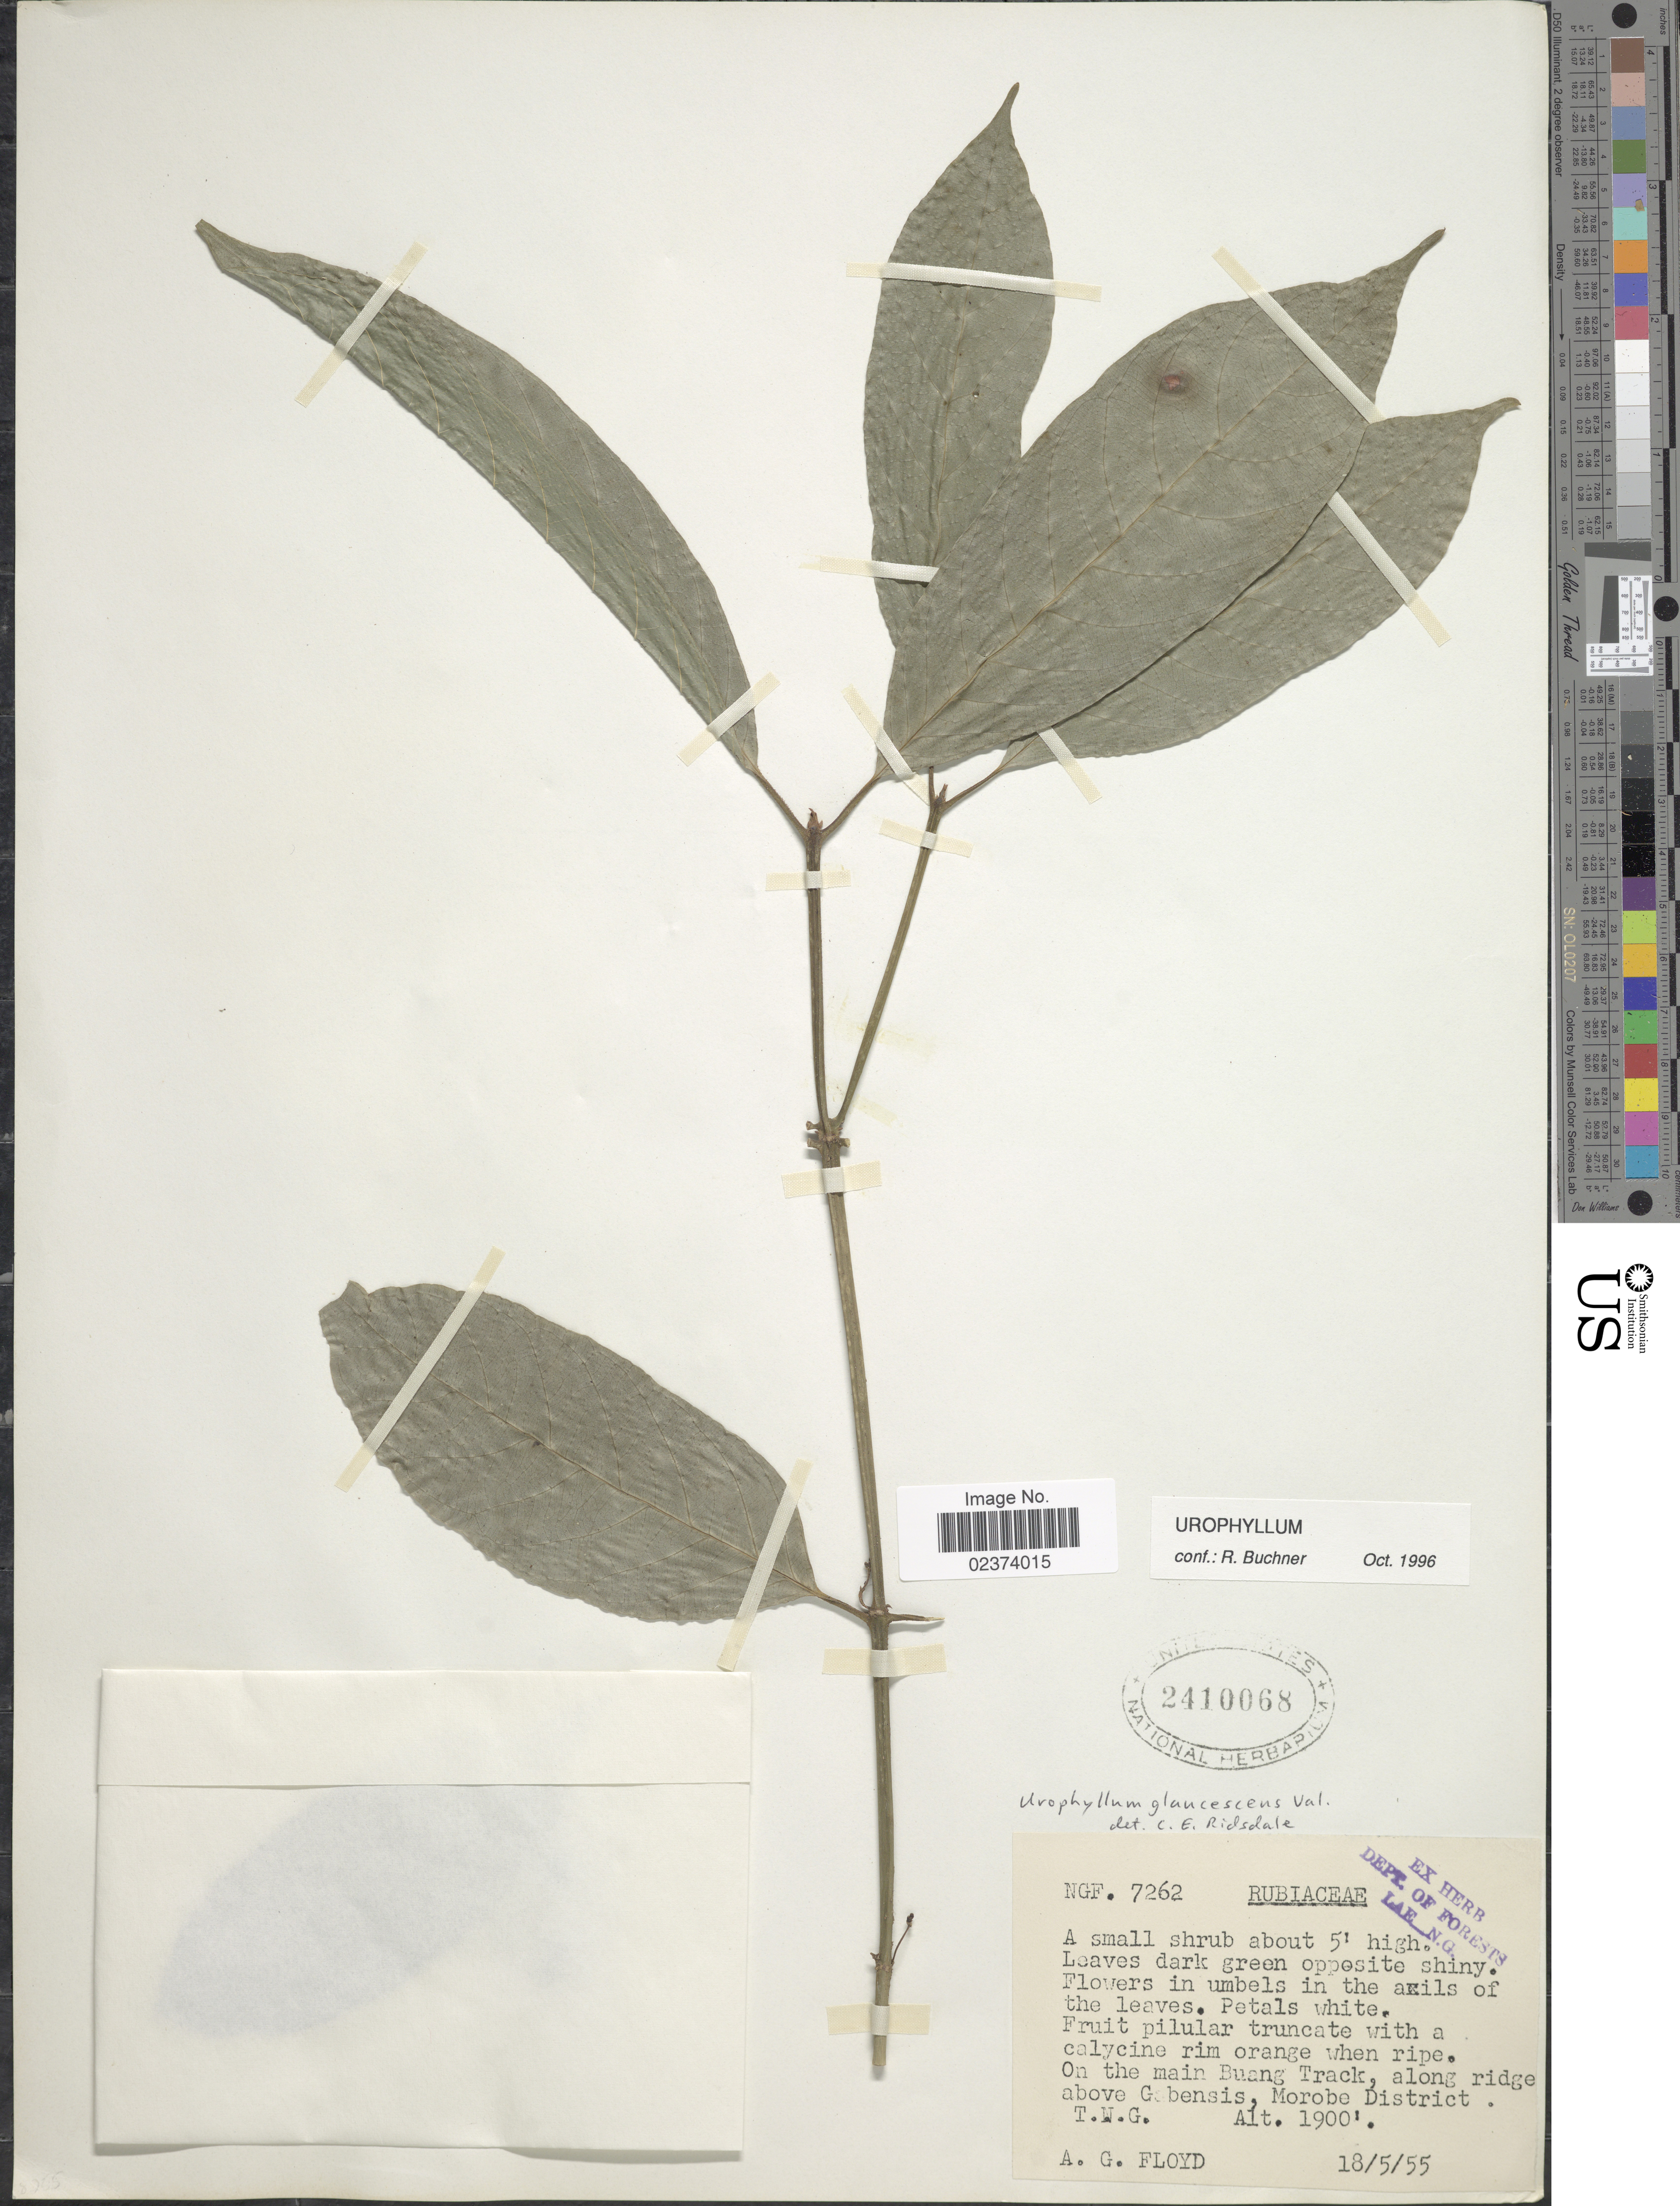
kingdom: Plantae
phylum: Tracheophyta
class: Magnoliopsida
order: Gentianales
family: Rubiaceae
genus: Urophyllum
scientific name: Urophyllum glaucescens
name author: Valeton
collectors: A. G. Floyd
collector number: NGF7262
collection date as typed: Transcribed d/m/y: 18/5/55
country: Papua New Guinea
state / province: Morobe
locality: On the main Buang Track, along ridge above Gabensis, Morobe District, T.N.G.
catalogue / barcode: US 2410068